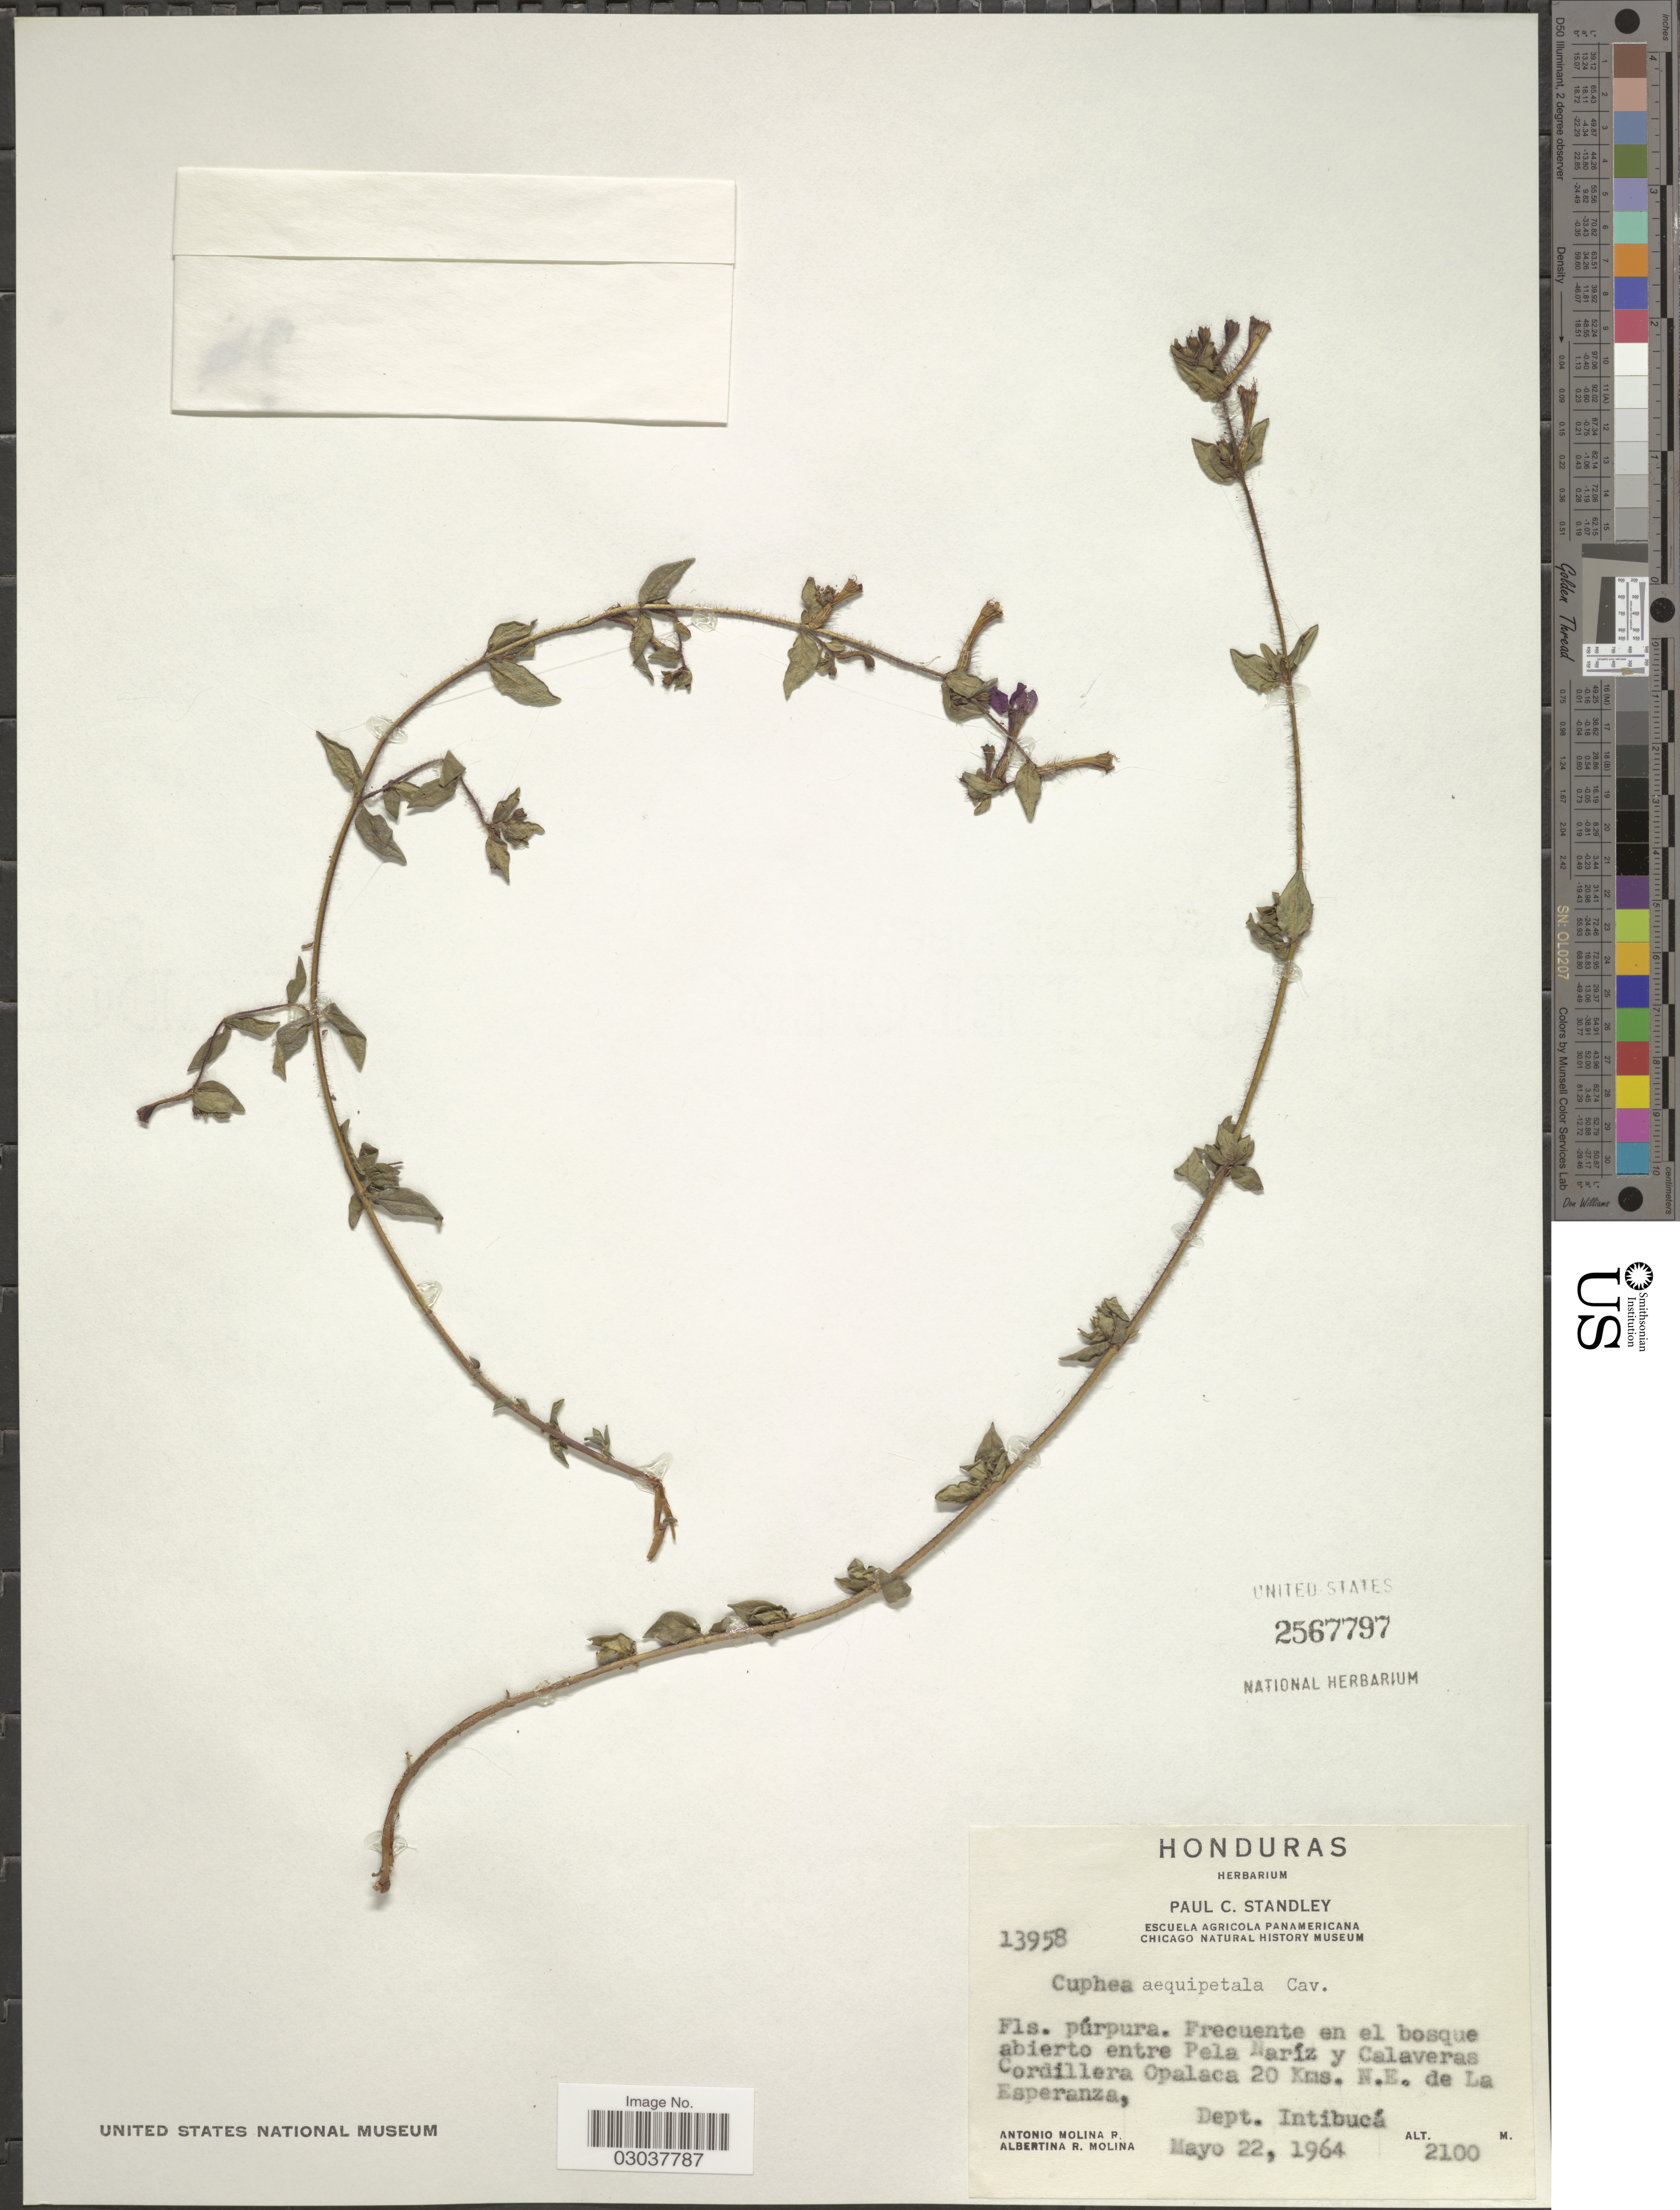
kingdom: Plantae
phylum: Tracheophyta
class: Magnoliopsida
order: Myrtales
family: Lythraceae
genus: Cuphea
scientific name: Cuphea aequipetala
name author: Cav.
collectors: A. Molina R. & A. R. Molina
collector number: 13958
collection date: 1964-05-22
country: Honduras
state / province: Intibuca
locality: Frecuente en el bosque abierto entre Pela Naríz y Calaveras Cordillera Opalaca 20 Kms. N.E. de La Esperanza, Dept. Intibucá.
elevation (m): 2100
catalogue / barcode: US 2567797